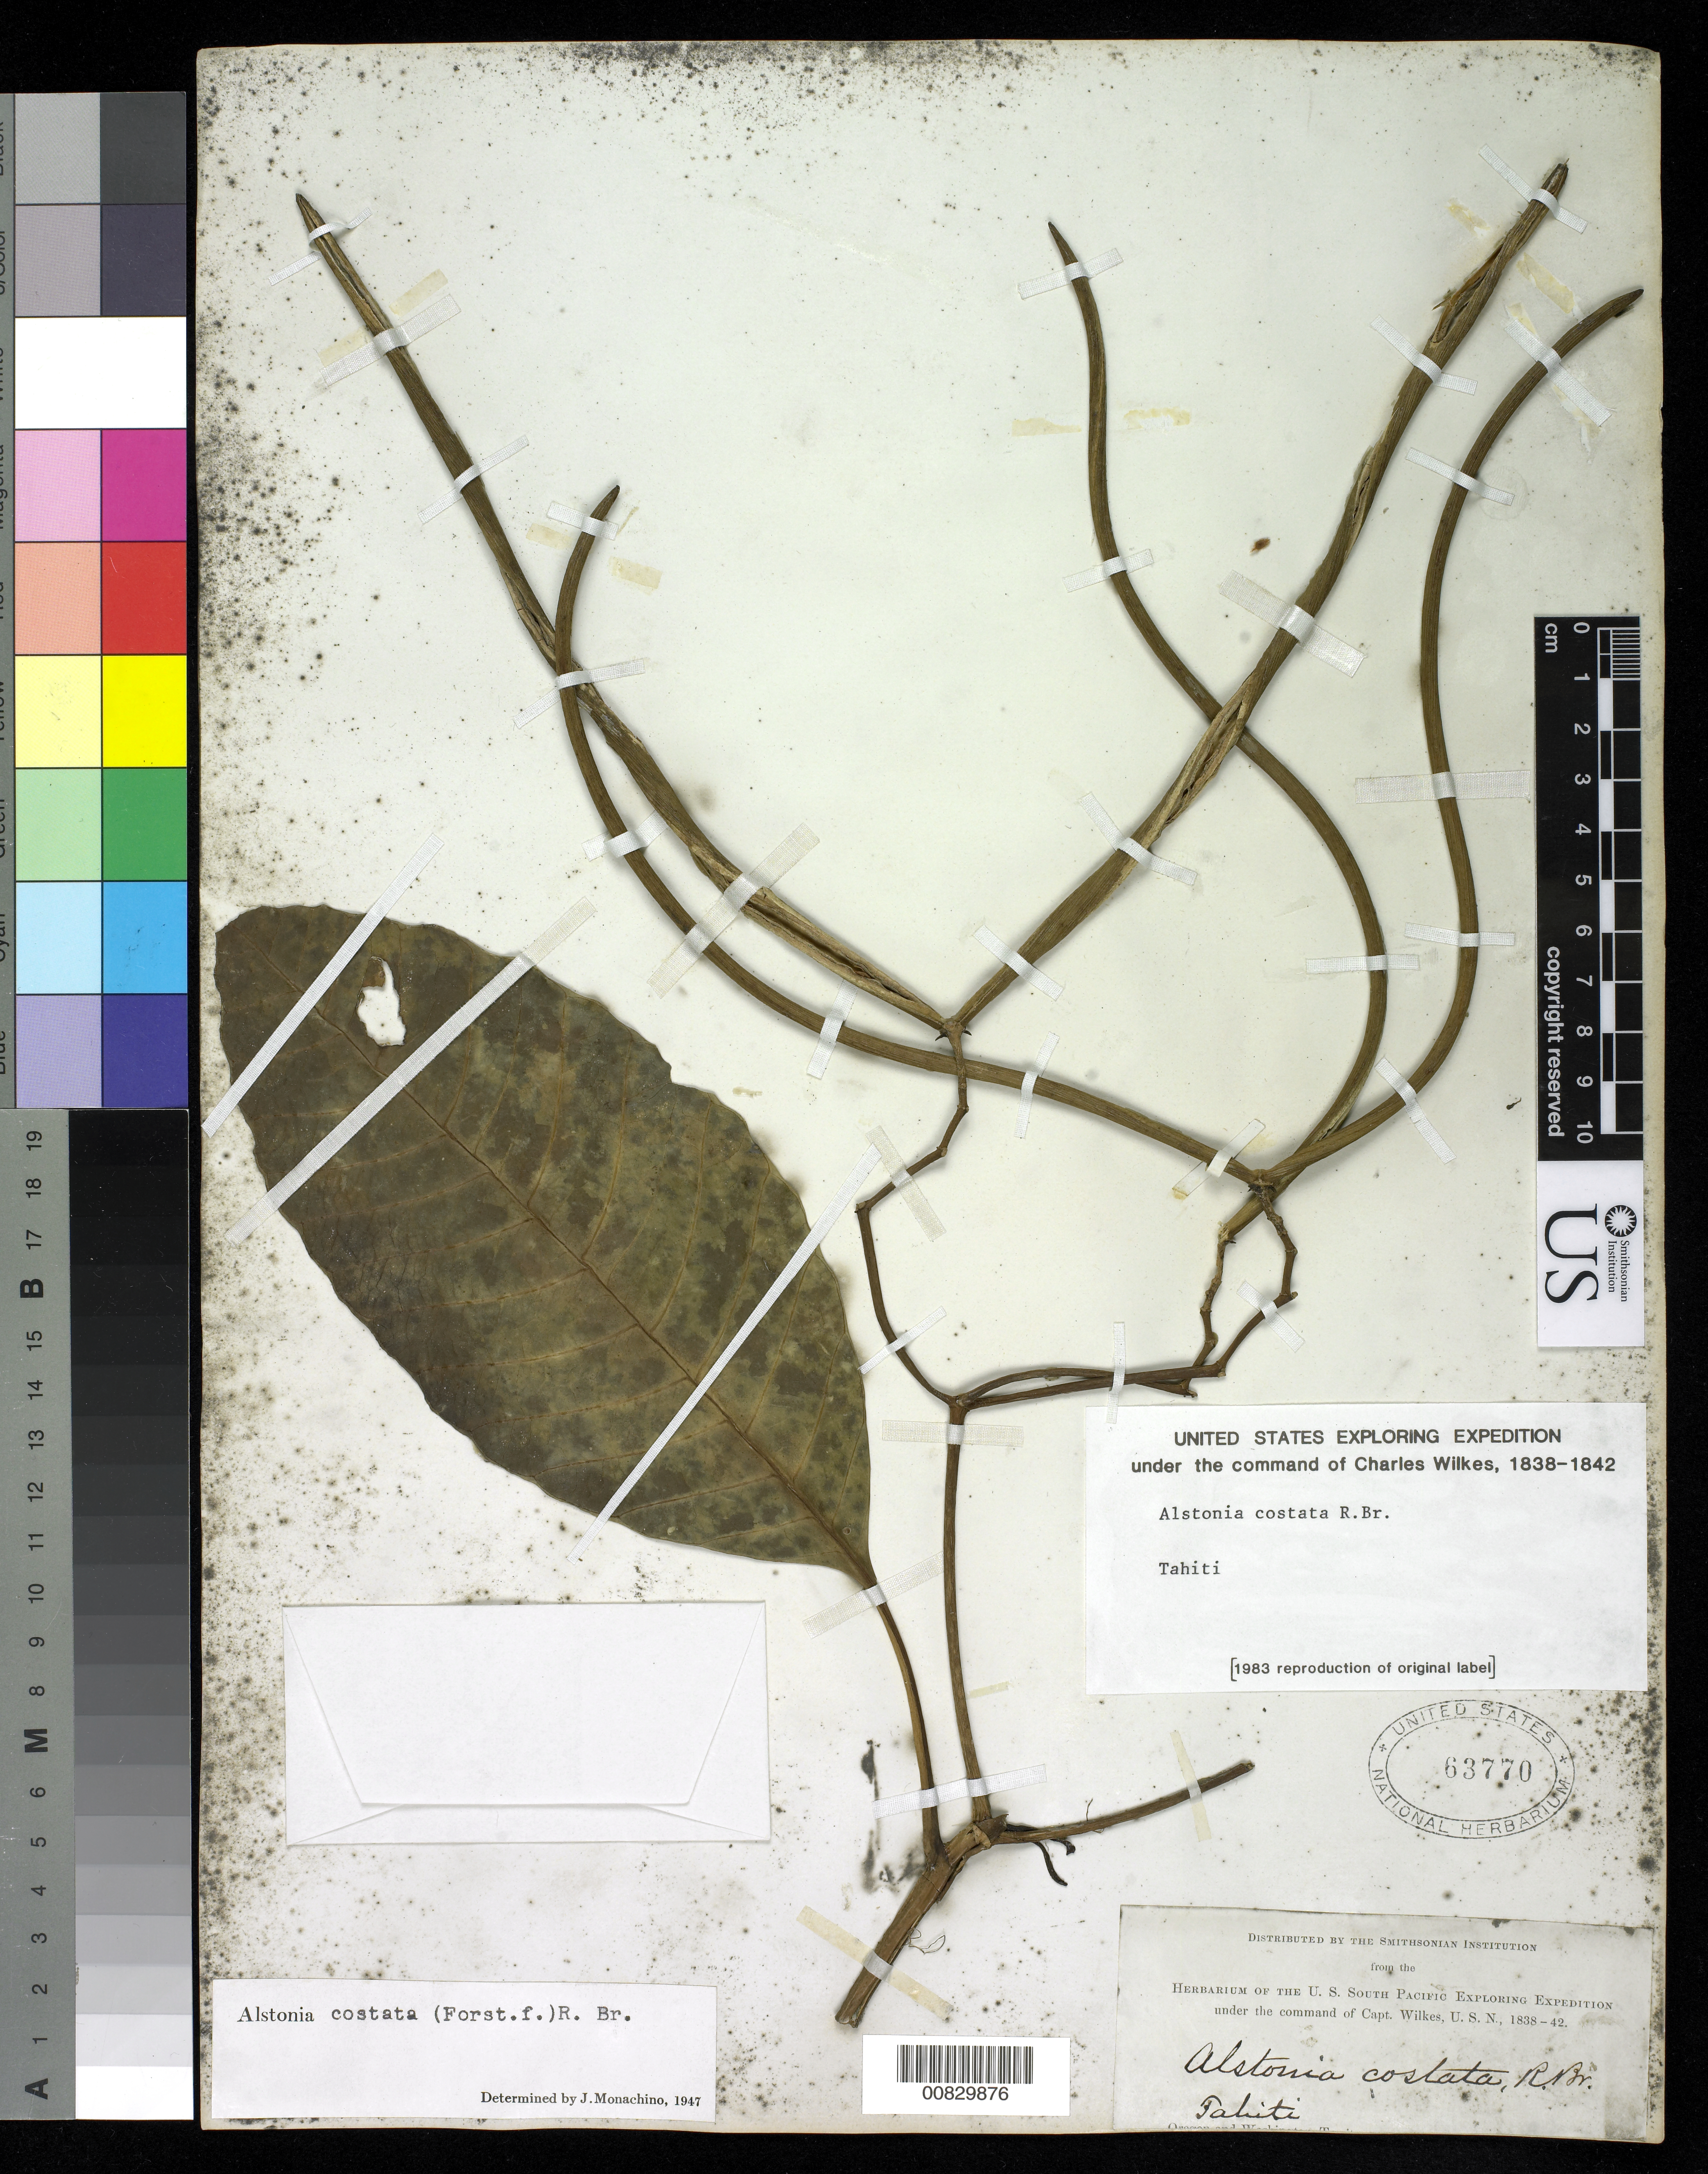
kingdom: Plantae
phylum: Tracheophyta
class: Magnoliopsida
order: Gentianales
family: Apocynaceae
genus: Alstonia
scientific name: Alstonia costata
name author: (G. Forst.) R. Br.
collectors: Wilkes Explor. Exped.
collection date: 1838/1842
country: French Polynesia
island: Tahiti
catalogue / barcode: US 63770